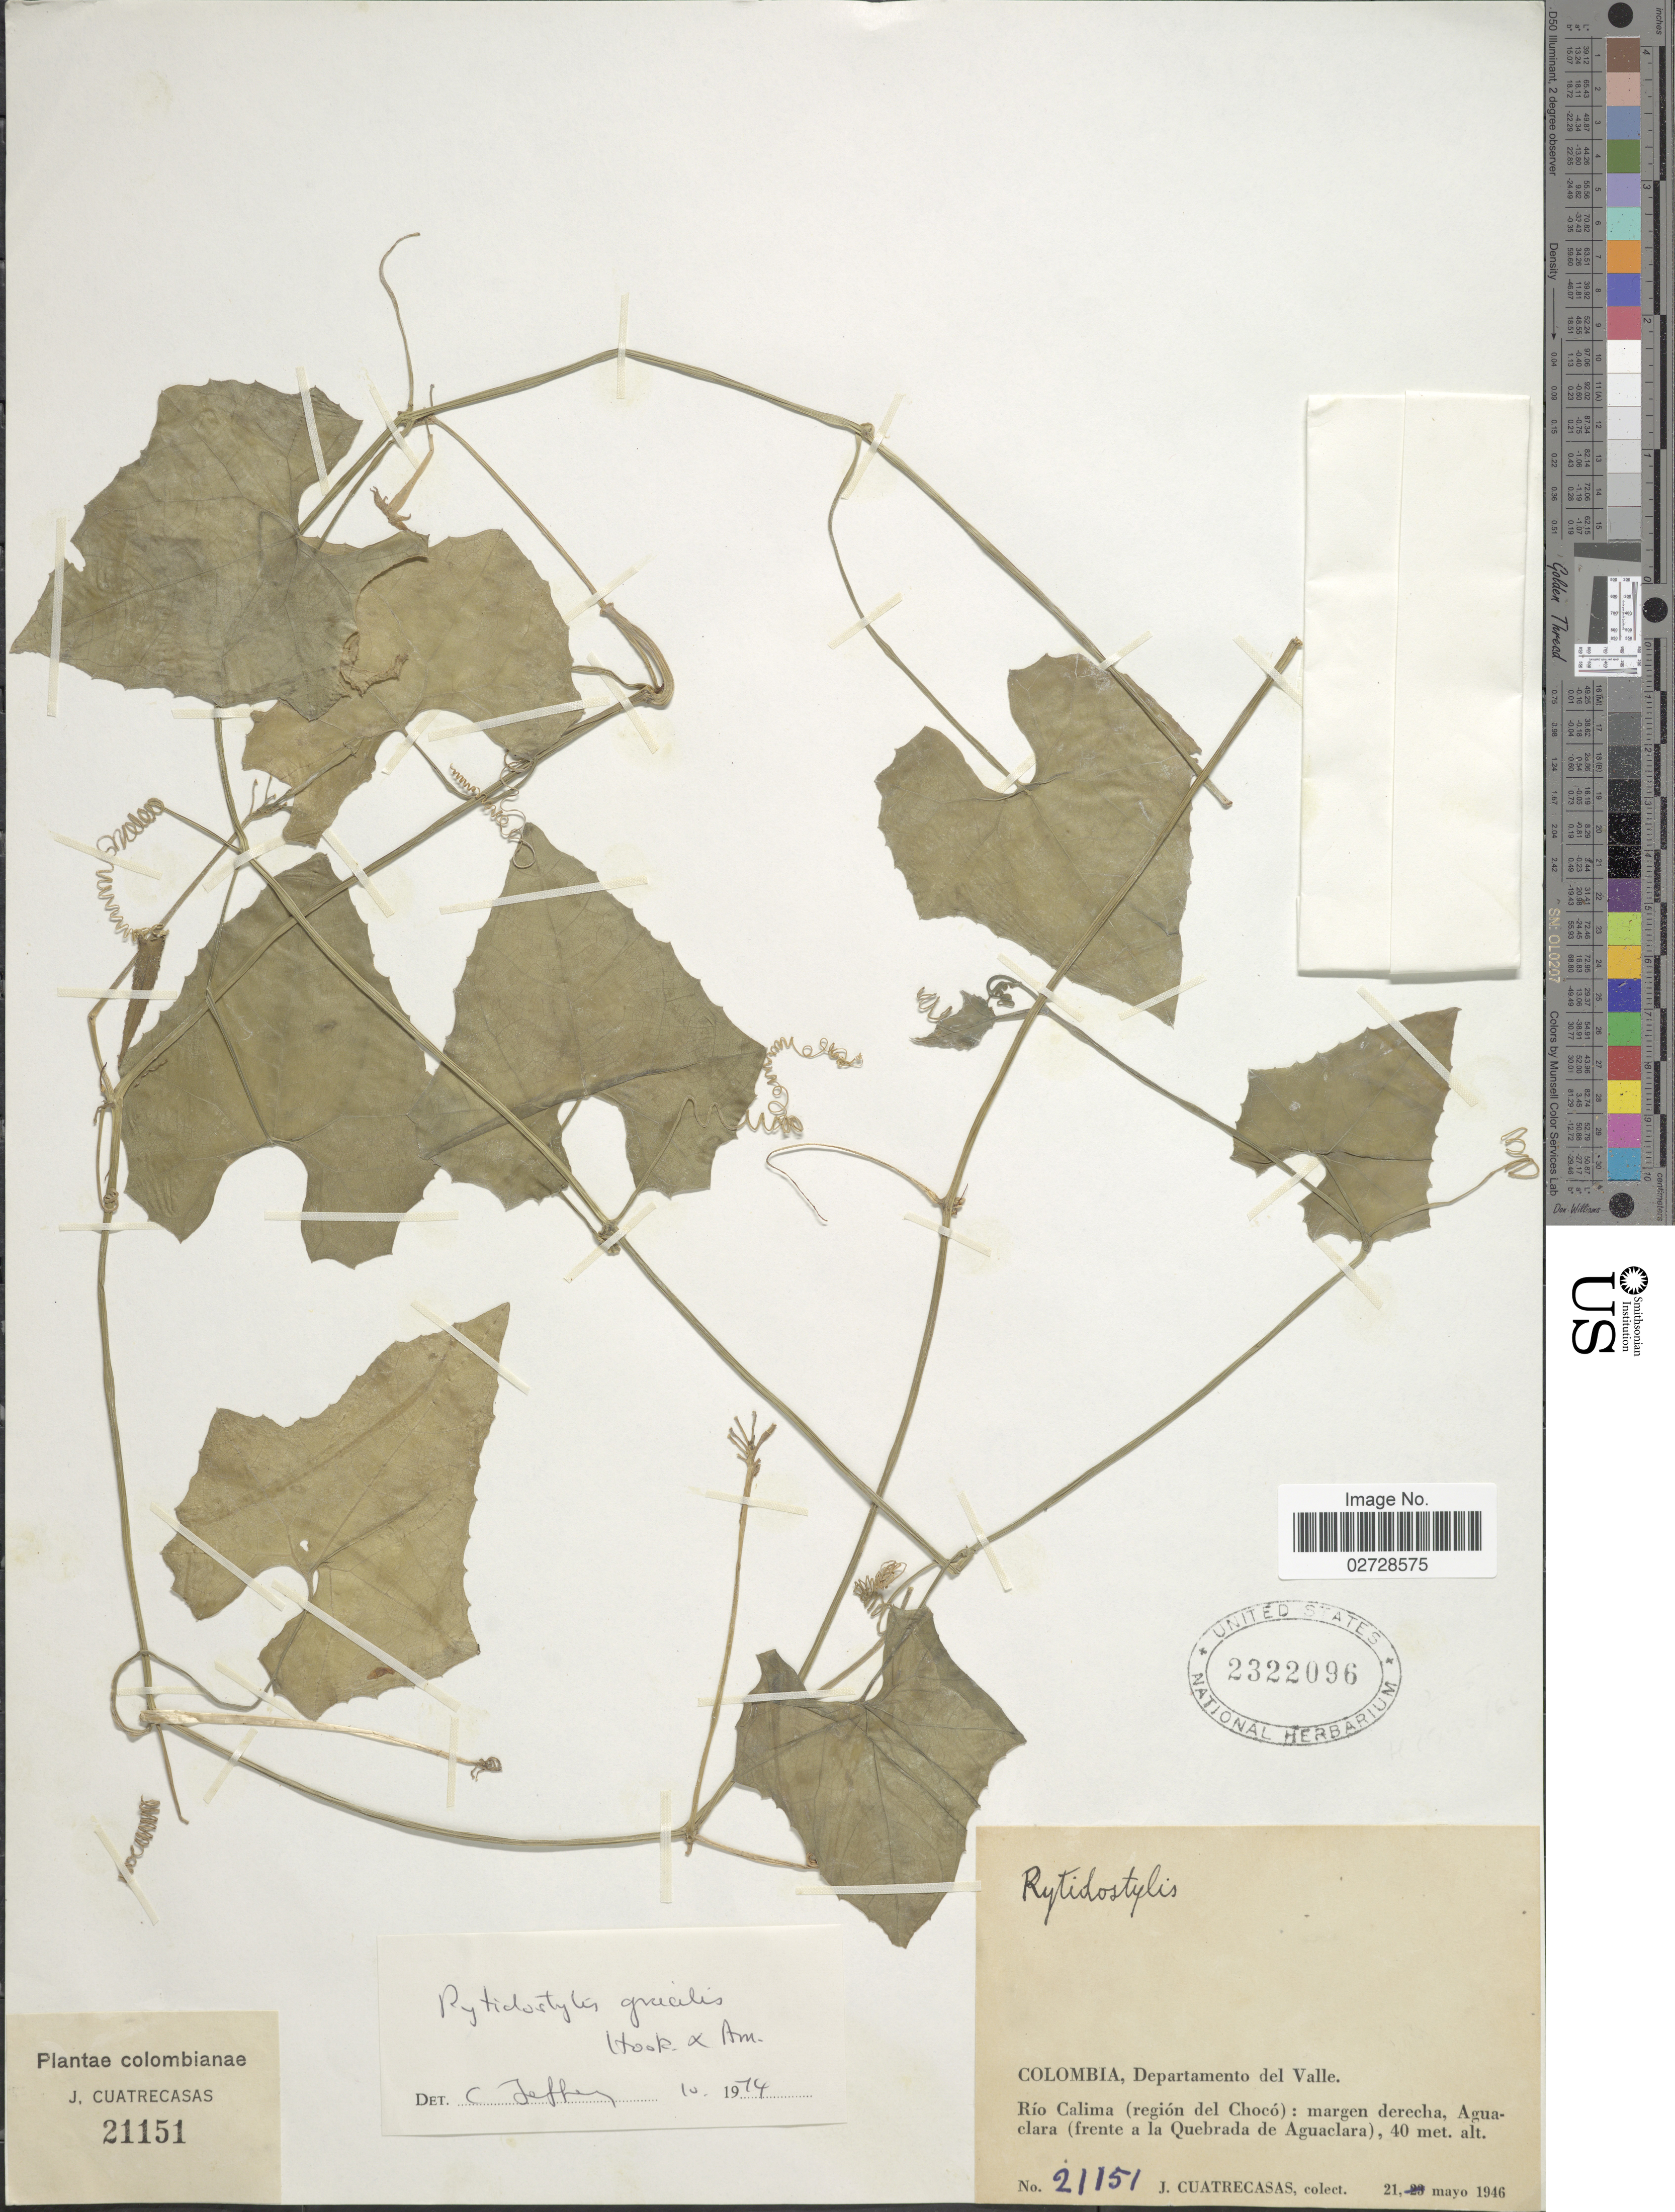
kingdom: Plantae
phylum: Tracheophyta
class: Magnoliopsida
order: Cucurbitales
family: Cucurbitaceae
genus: Cyclanthera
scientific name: Cyclanthera carthagenensis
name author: (Jacq.) H. Schaef. & S.S. Renner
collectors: J. Cuatrecasas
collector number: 21151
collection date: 1946-05-21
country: Colombia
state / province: Valle del Cauca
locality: Departamento del Valle, Rio Calima (region del Choco): margen derecha, Aguaclara (frente a la Quebrada de Aguaclara).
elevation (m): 40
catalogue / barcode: US 2322096